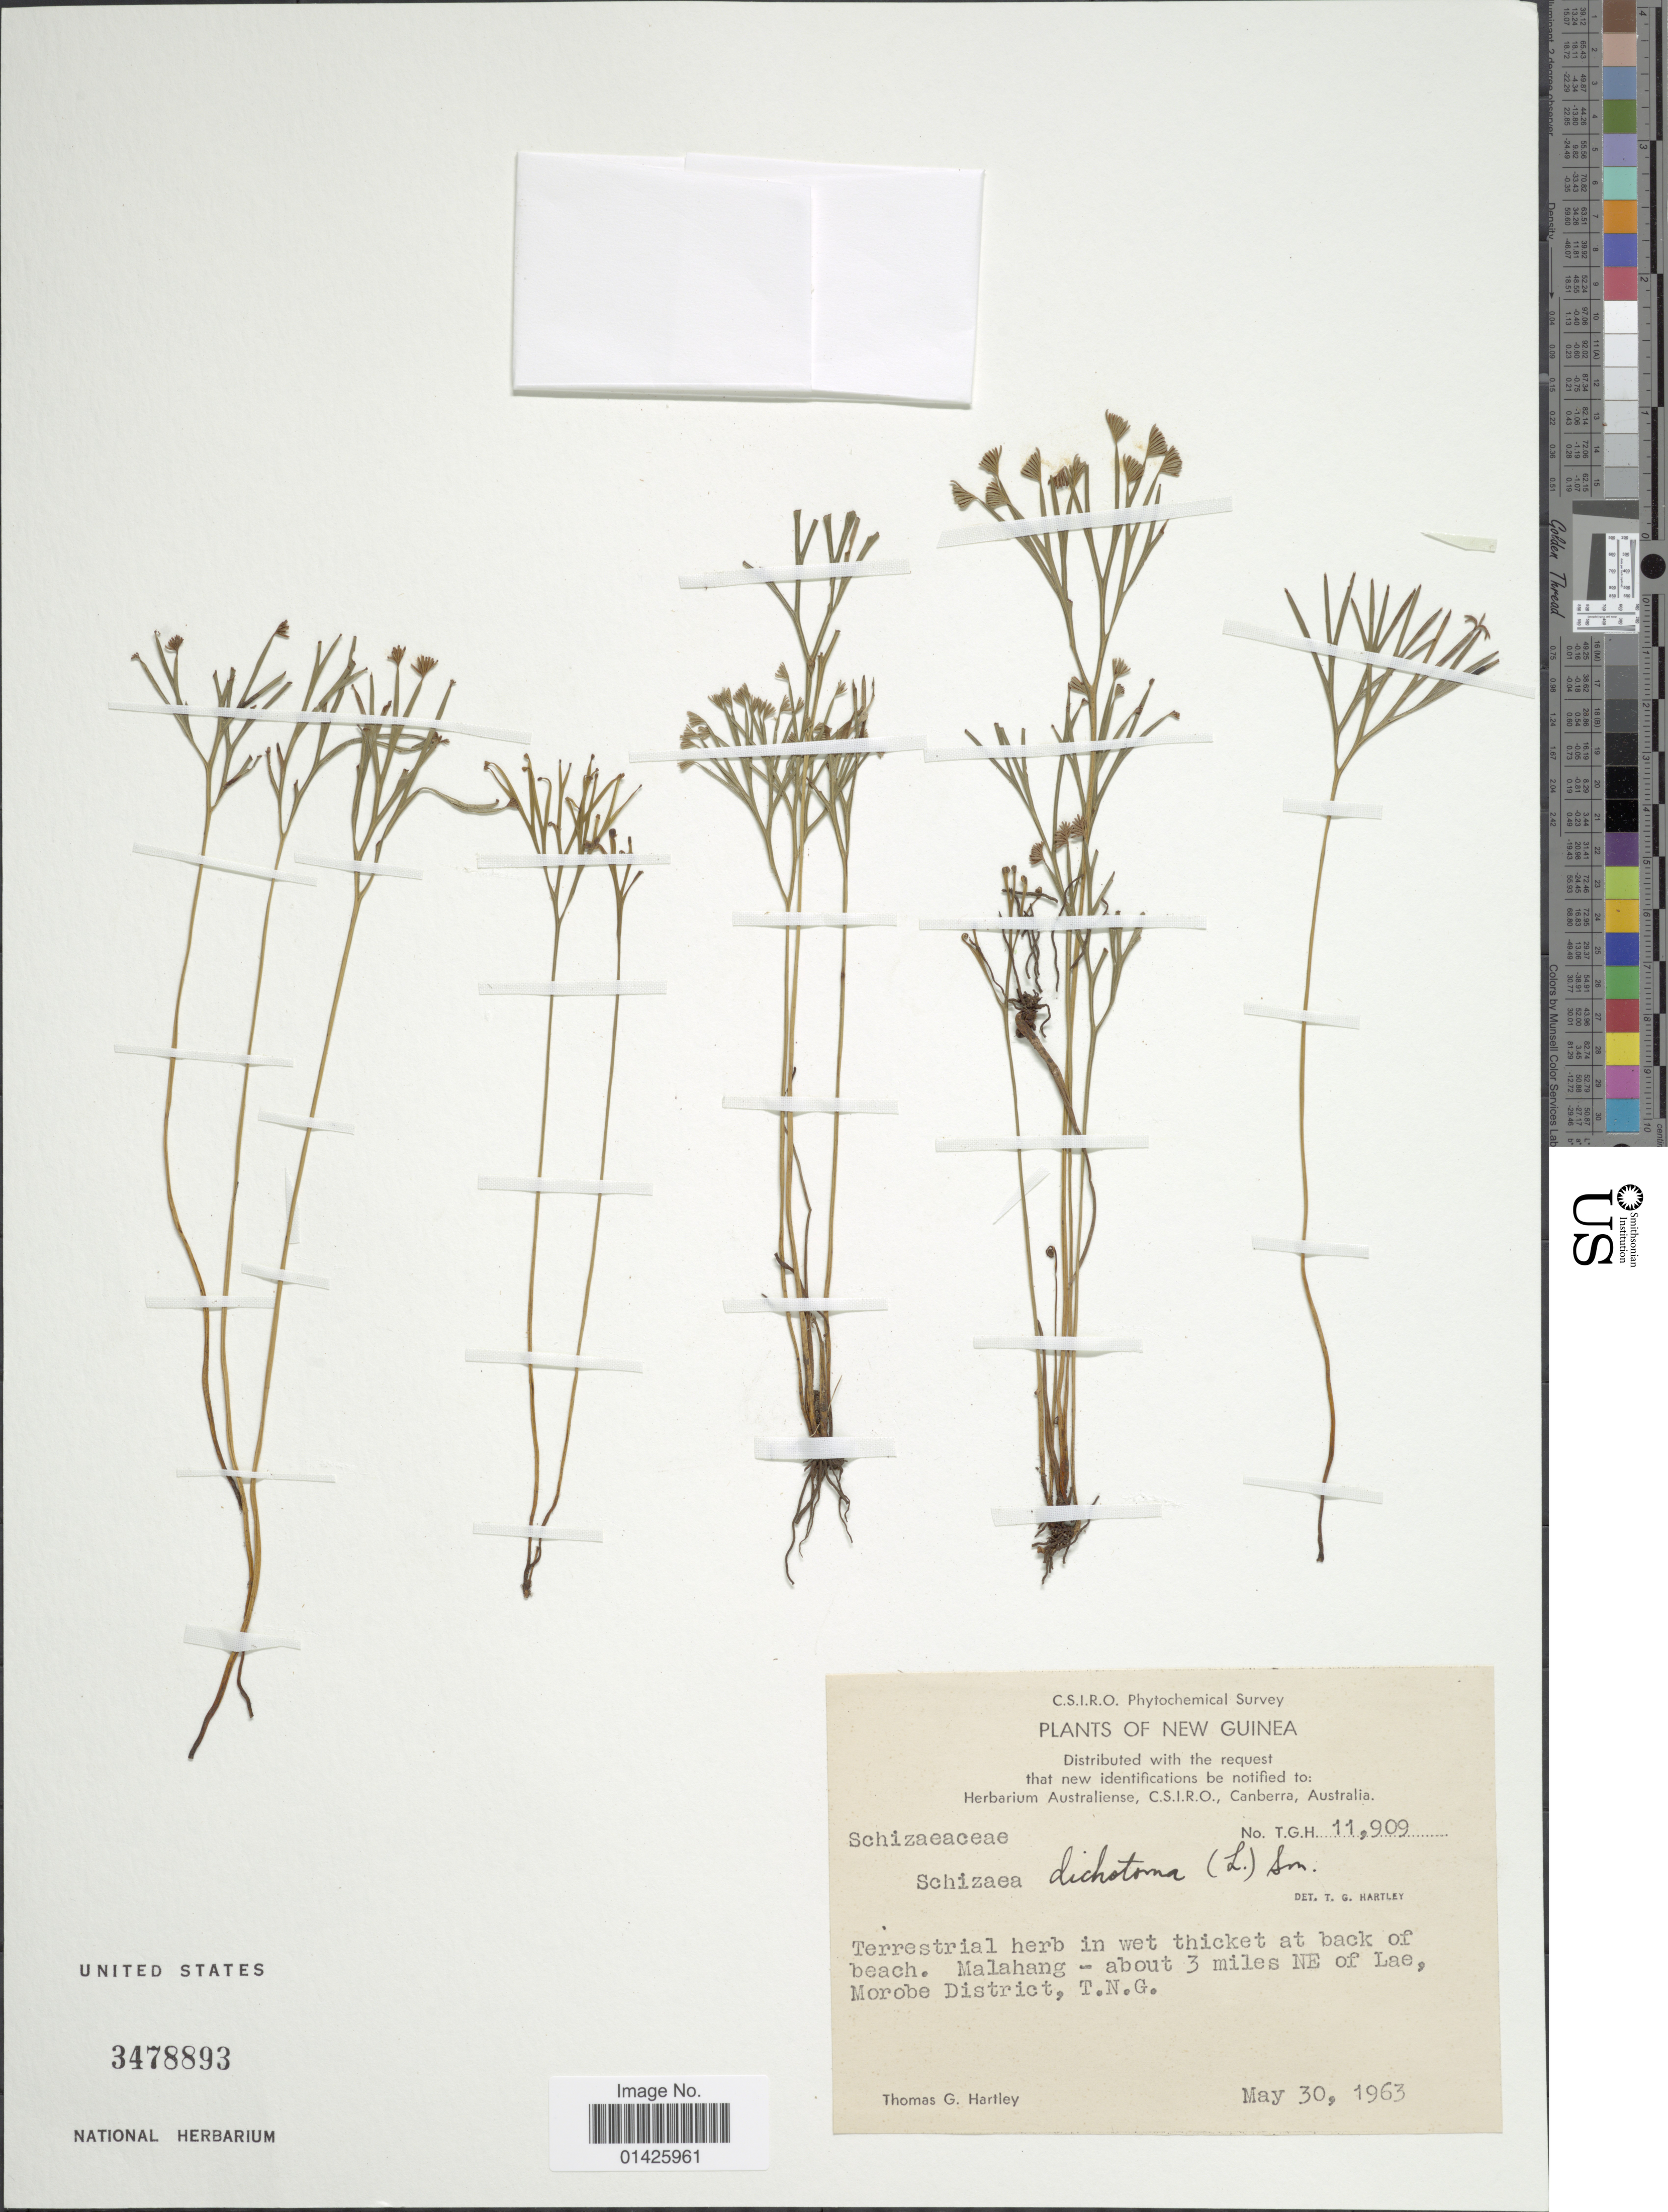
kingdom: Plantae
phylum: Tracheophyta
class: Polypodiopsida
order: Schizaeales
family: Schizaeaceae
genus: Schizaea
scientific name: Schizaea dichotoma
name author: (L.) J. Sm.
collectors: T. G. Hartley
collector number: T.G.H 11909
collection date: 1963-05-30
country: Papua New Guinea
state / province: Morobe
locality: New Guinea, Malahang- about 3 miles NE of Lae, Morobe District, T.N.G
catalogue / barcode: US 3478893